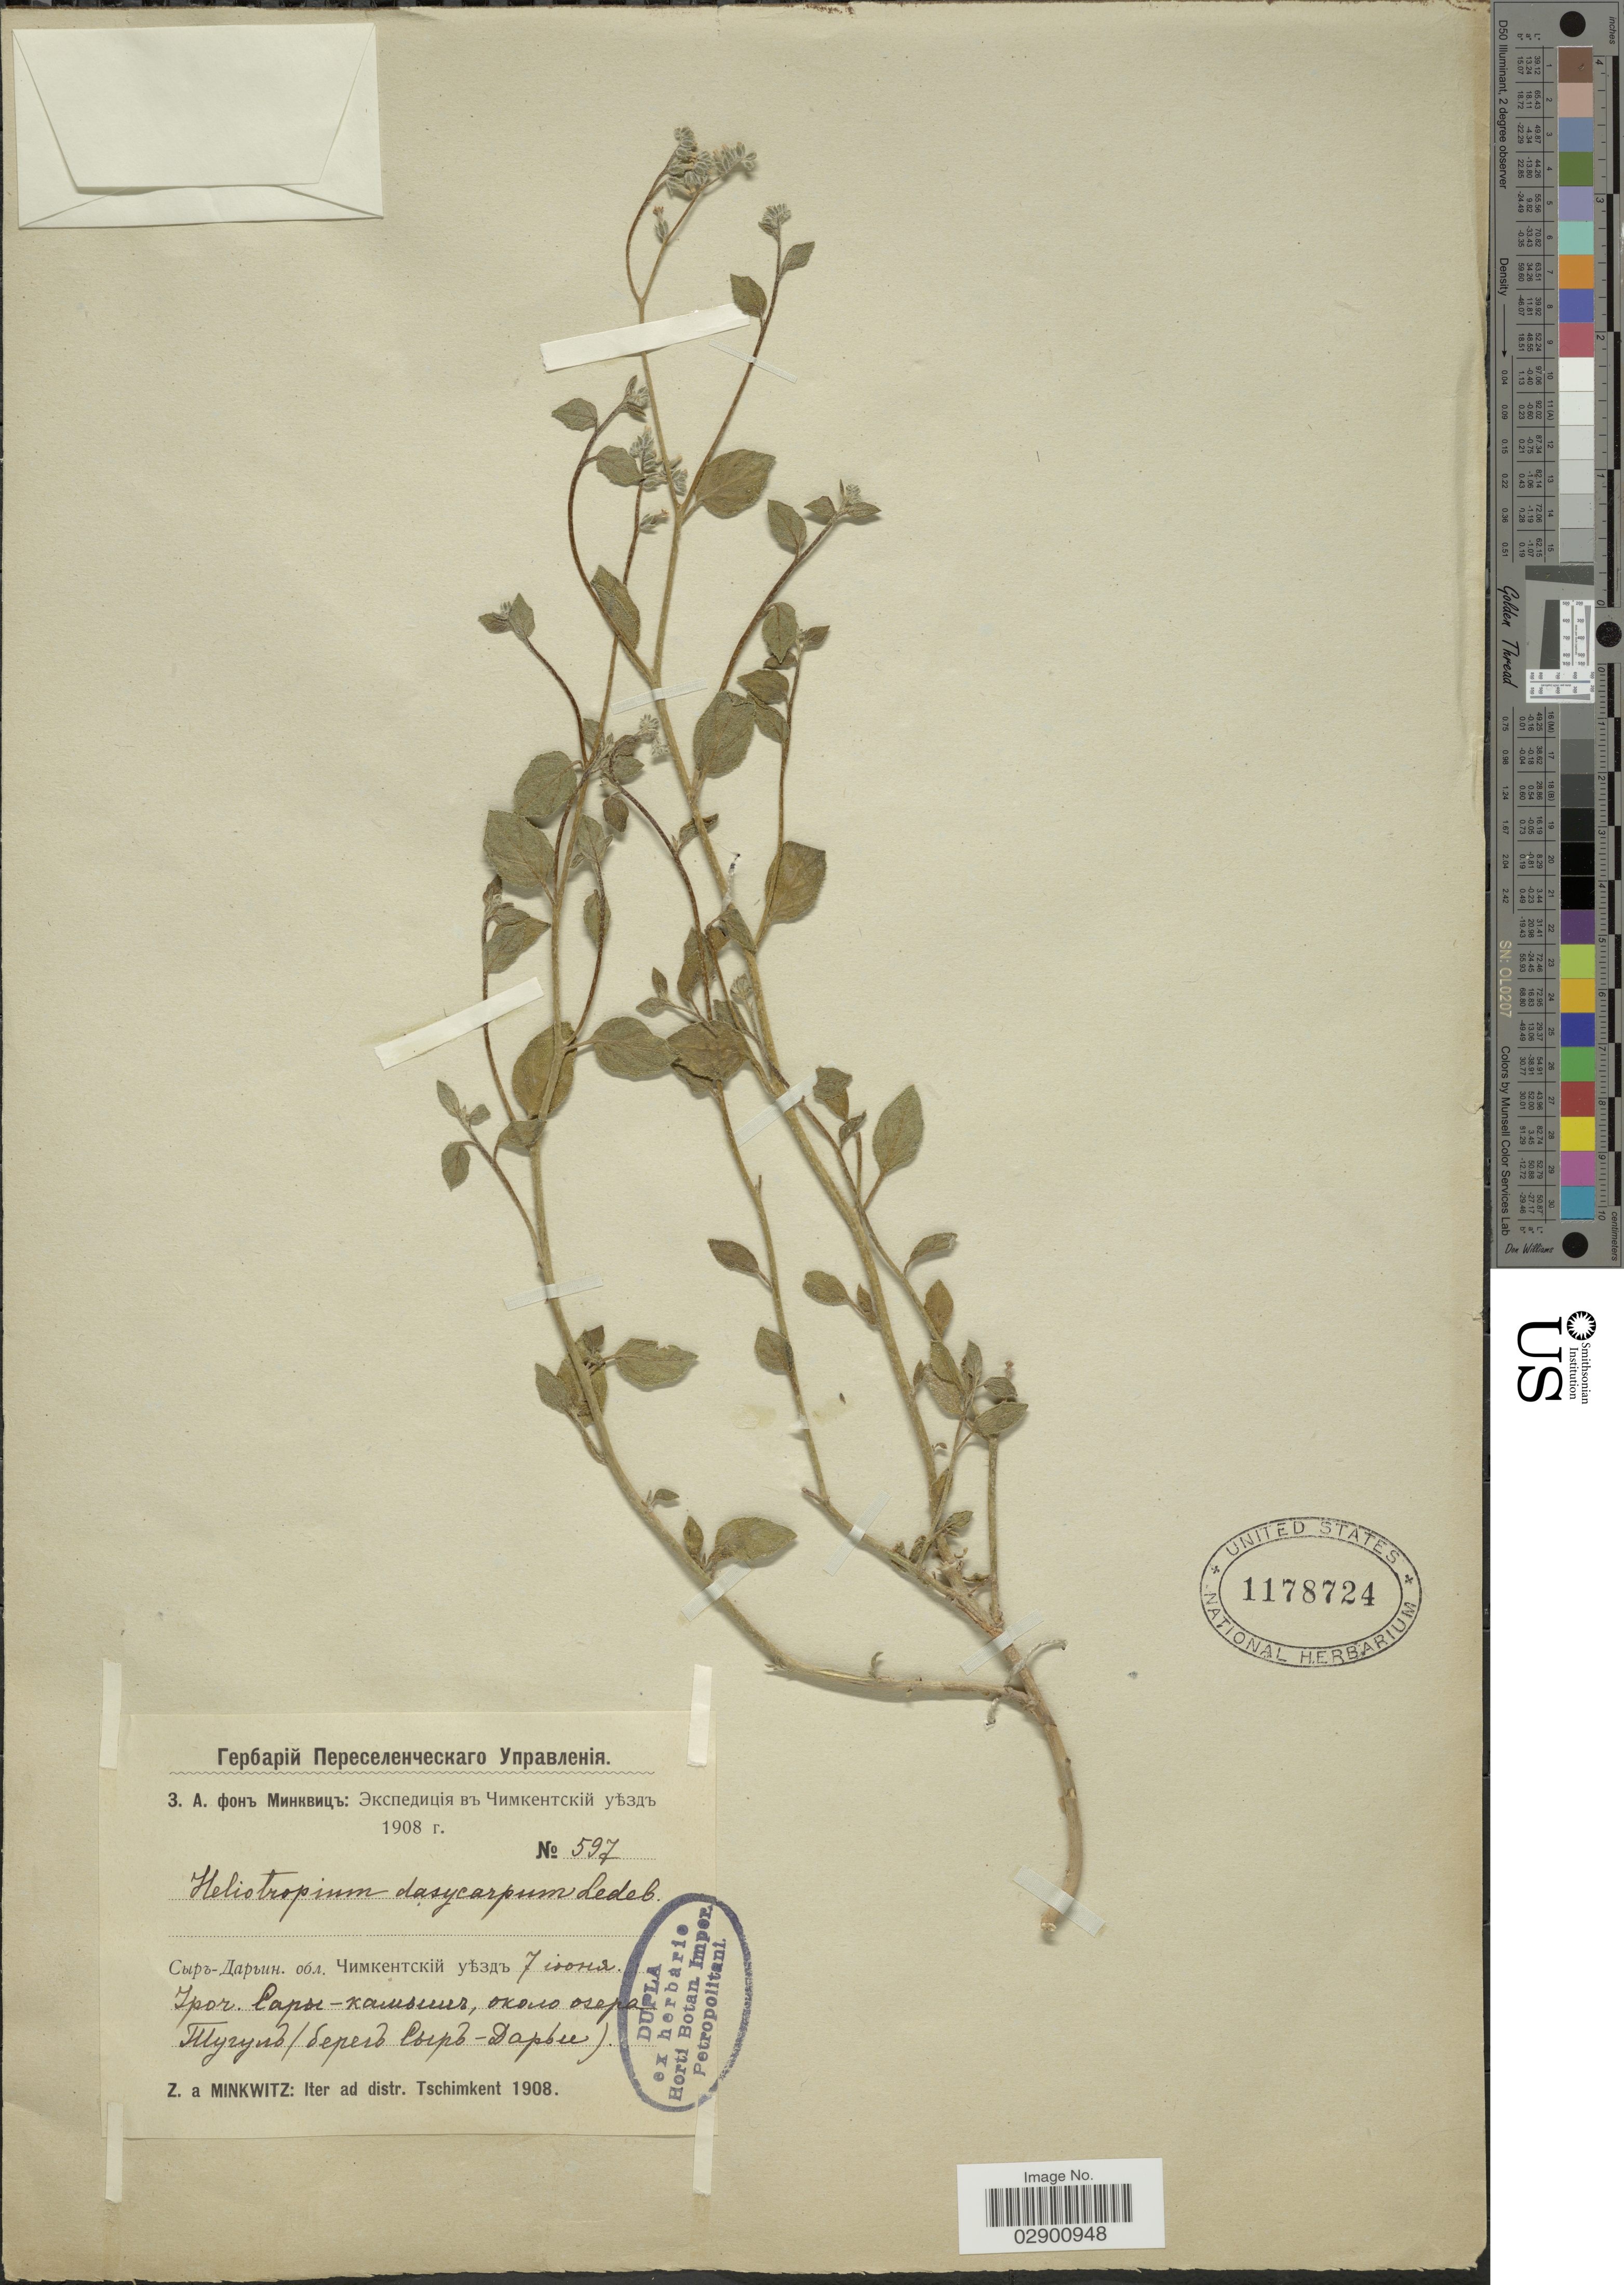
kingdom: Plantae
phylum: Tracheophyta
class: Magnoliopsida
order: Boraginales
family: Heliotropiaceae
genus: Heliotropium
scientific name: Heliotropium dasycarpum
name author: Ledeb.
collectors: Z. Minkwitz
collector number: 597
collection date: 1908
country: Kazakhstan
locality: Iter ad distr. Tschimkent.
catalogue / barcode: US 1178724